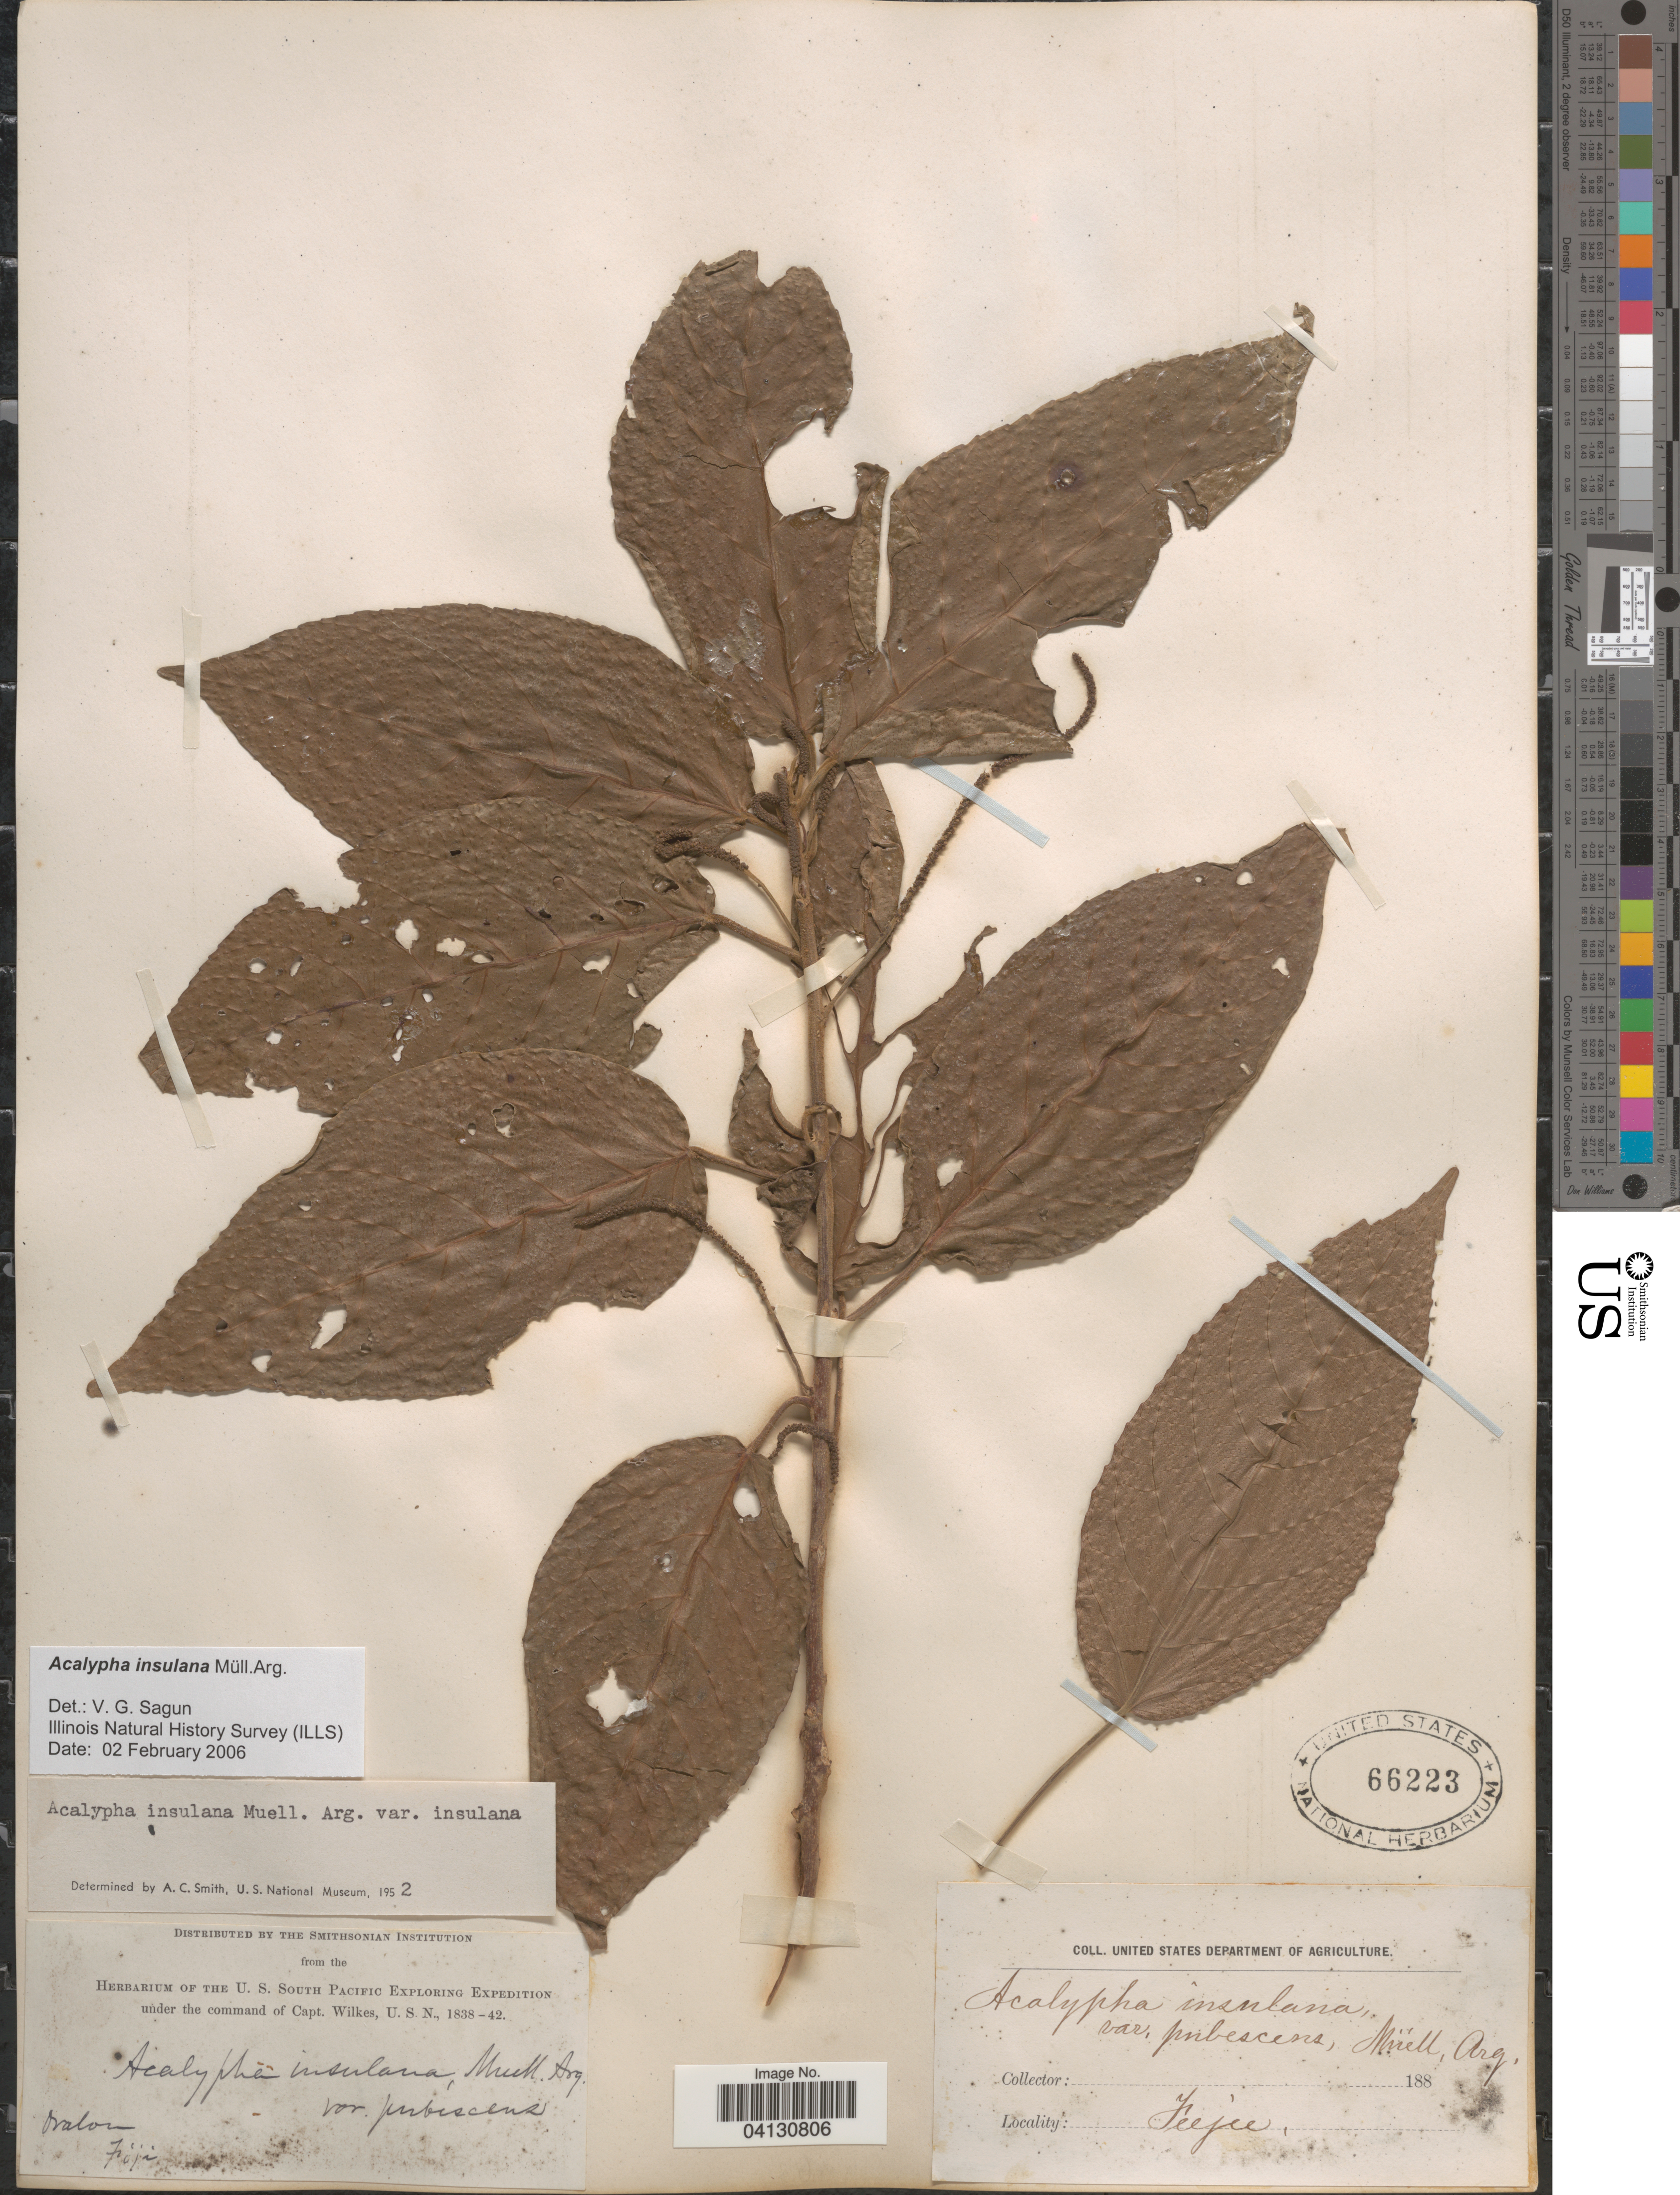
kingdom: Plantae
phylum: Tracheophyta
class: Magnoliopsida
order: Malpighiales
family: Euphorbiaceae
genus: Acalypha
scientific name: Acalypha insulana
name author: Müll. Arg.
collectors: U.S. South Pacific Explor. Exped.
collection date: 1838/1842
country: Fiji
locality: U. S. South Pacific Exploring Expedition. Feejee.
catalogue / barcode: US 66223